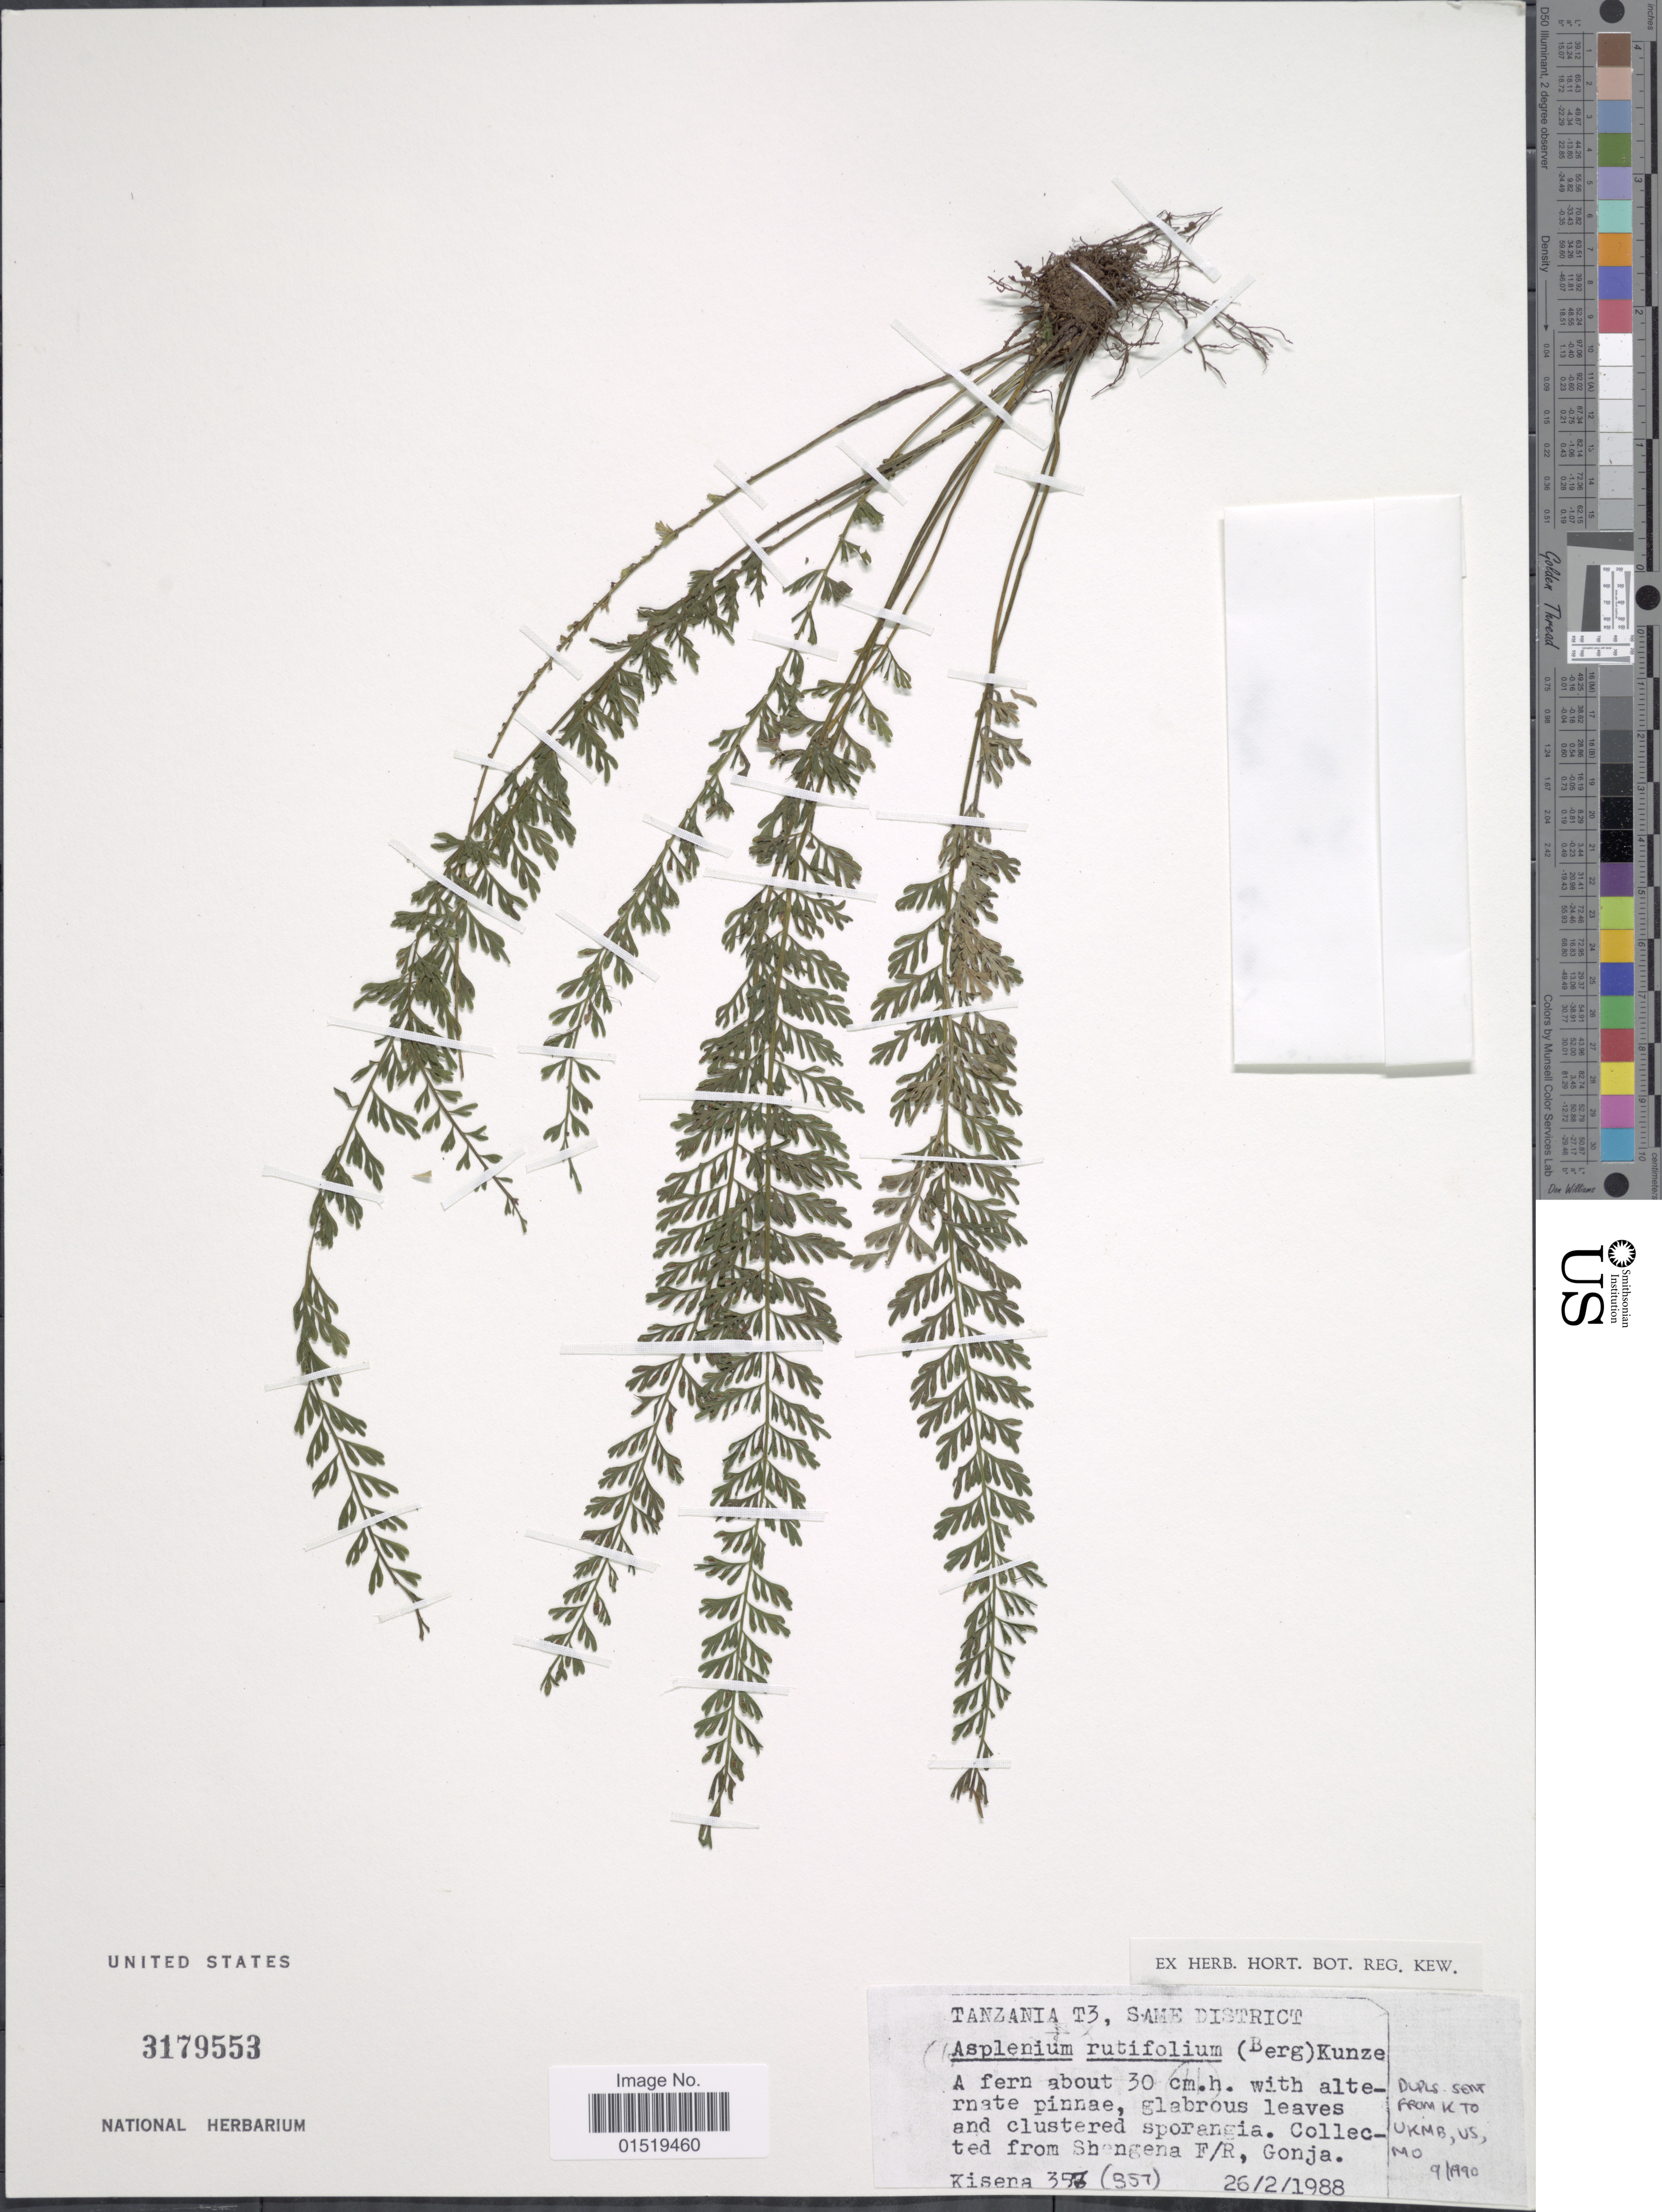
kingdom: Plantae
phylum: Tracheophyta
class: Polypodiopsida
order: Polypodiales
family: Aspleniaceae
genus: Asplenium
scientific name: Asplenium rutifolium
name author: (P.J. Bergius) Kunze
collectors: Kisena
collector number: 357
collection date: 1988-02-26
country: Tanzania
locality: T3, Same District. Shengena F/R, Gonja.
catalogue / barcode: US 3179553